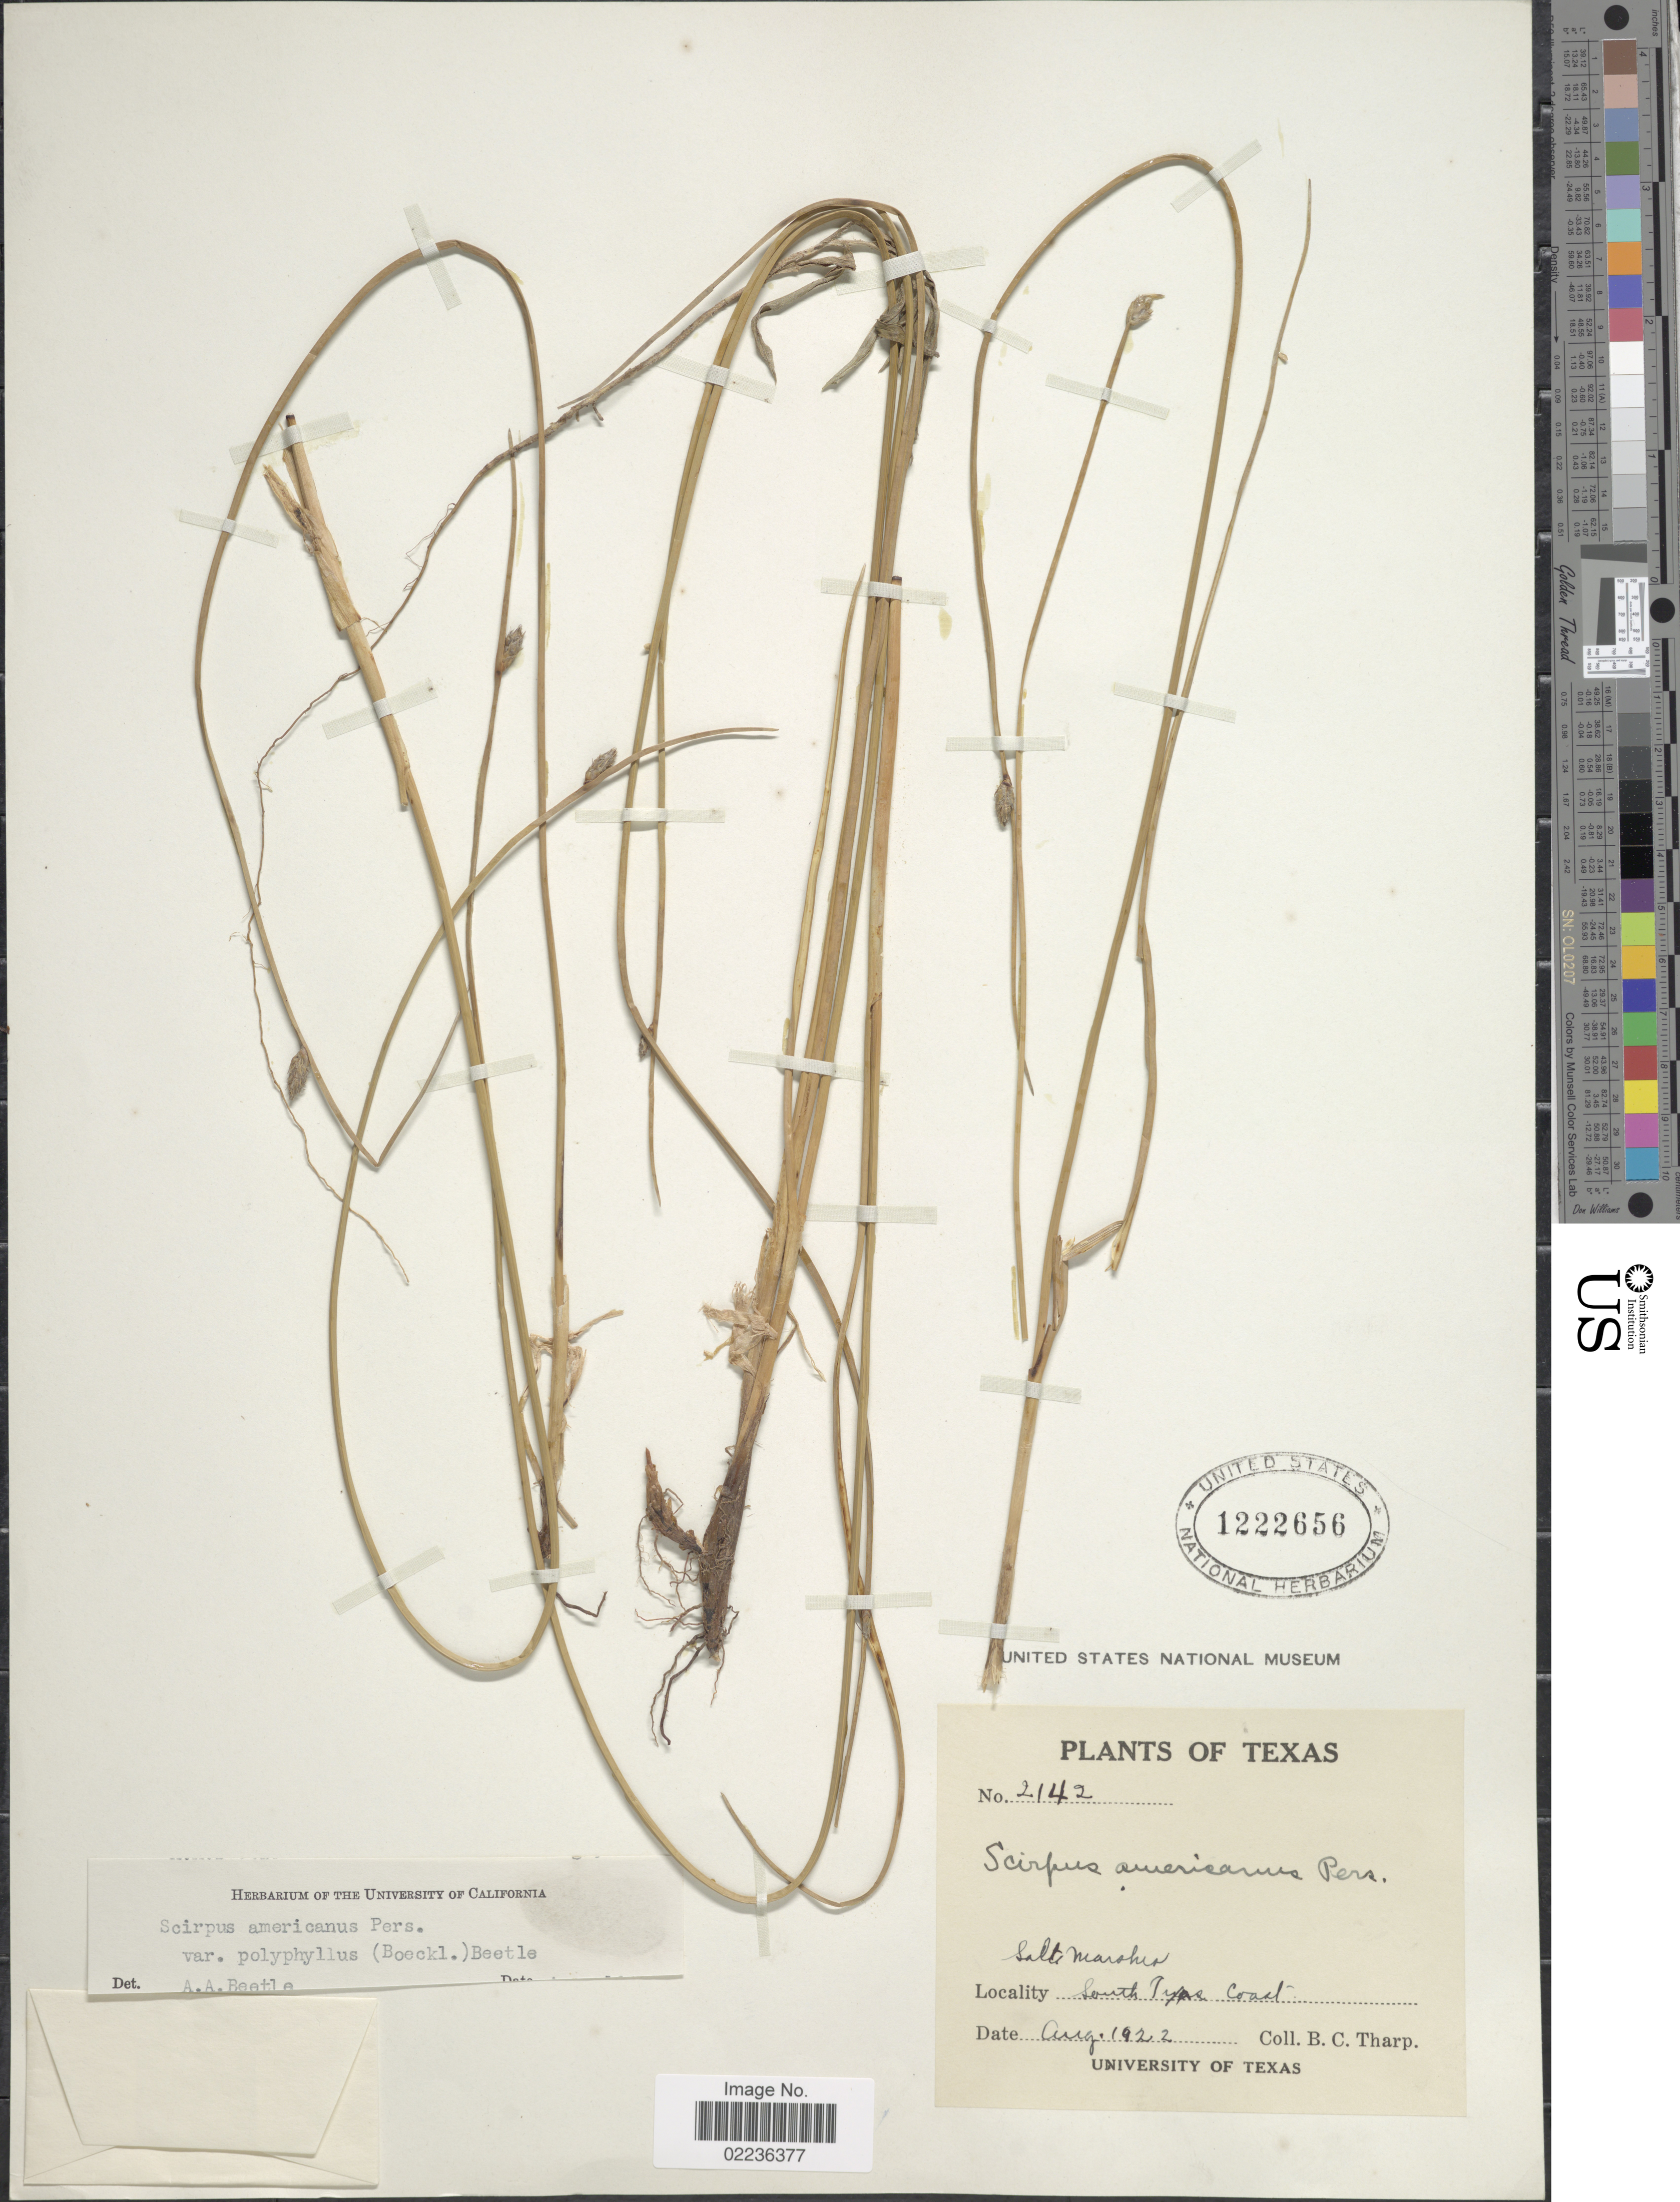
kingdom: Plantae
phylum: Tracheophyta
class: Liliopsida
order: Poales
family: Cyperaceae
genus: Schoenoplectus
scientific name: Schoenoplectus pungens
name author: (Vahl) Palla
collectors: B. C. Tharp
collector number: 2142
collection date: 1922-08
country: United States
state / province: Texas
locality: South Texas Coast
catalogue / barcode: US 1222656